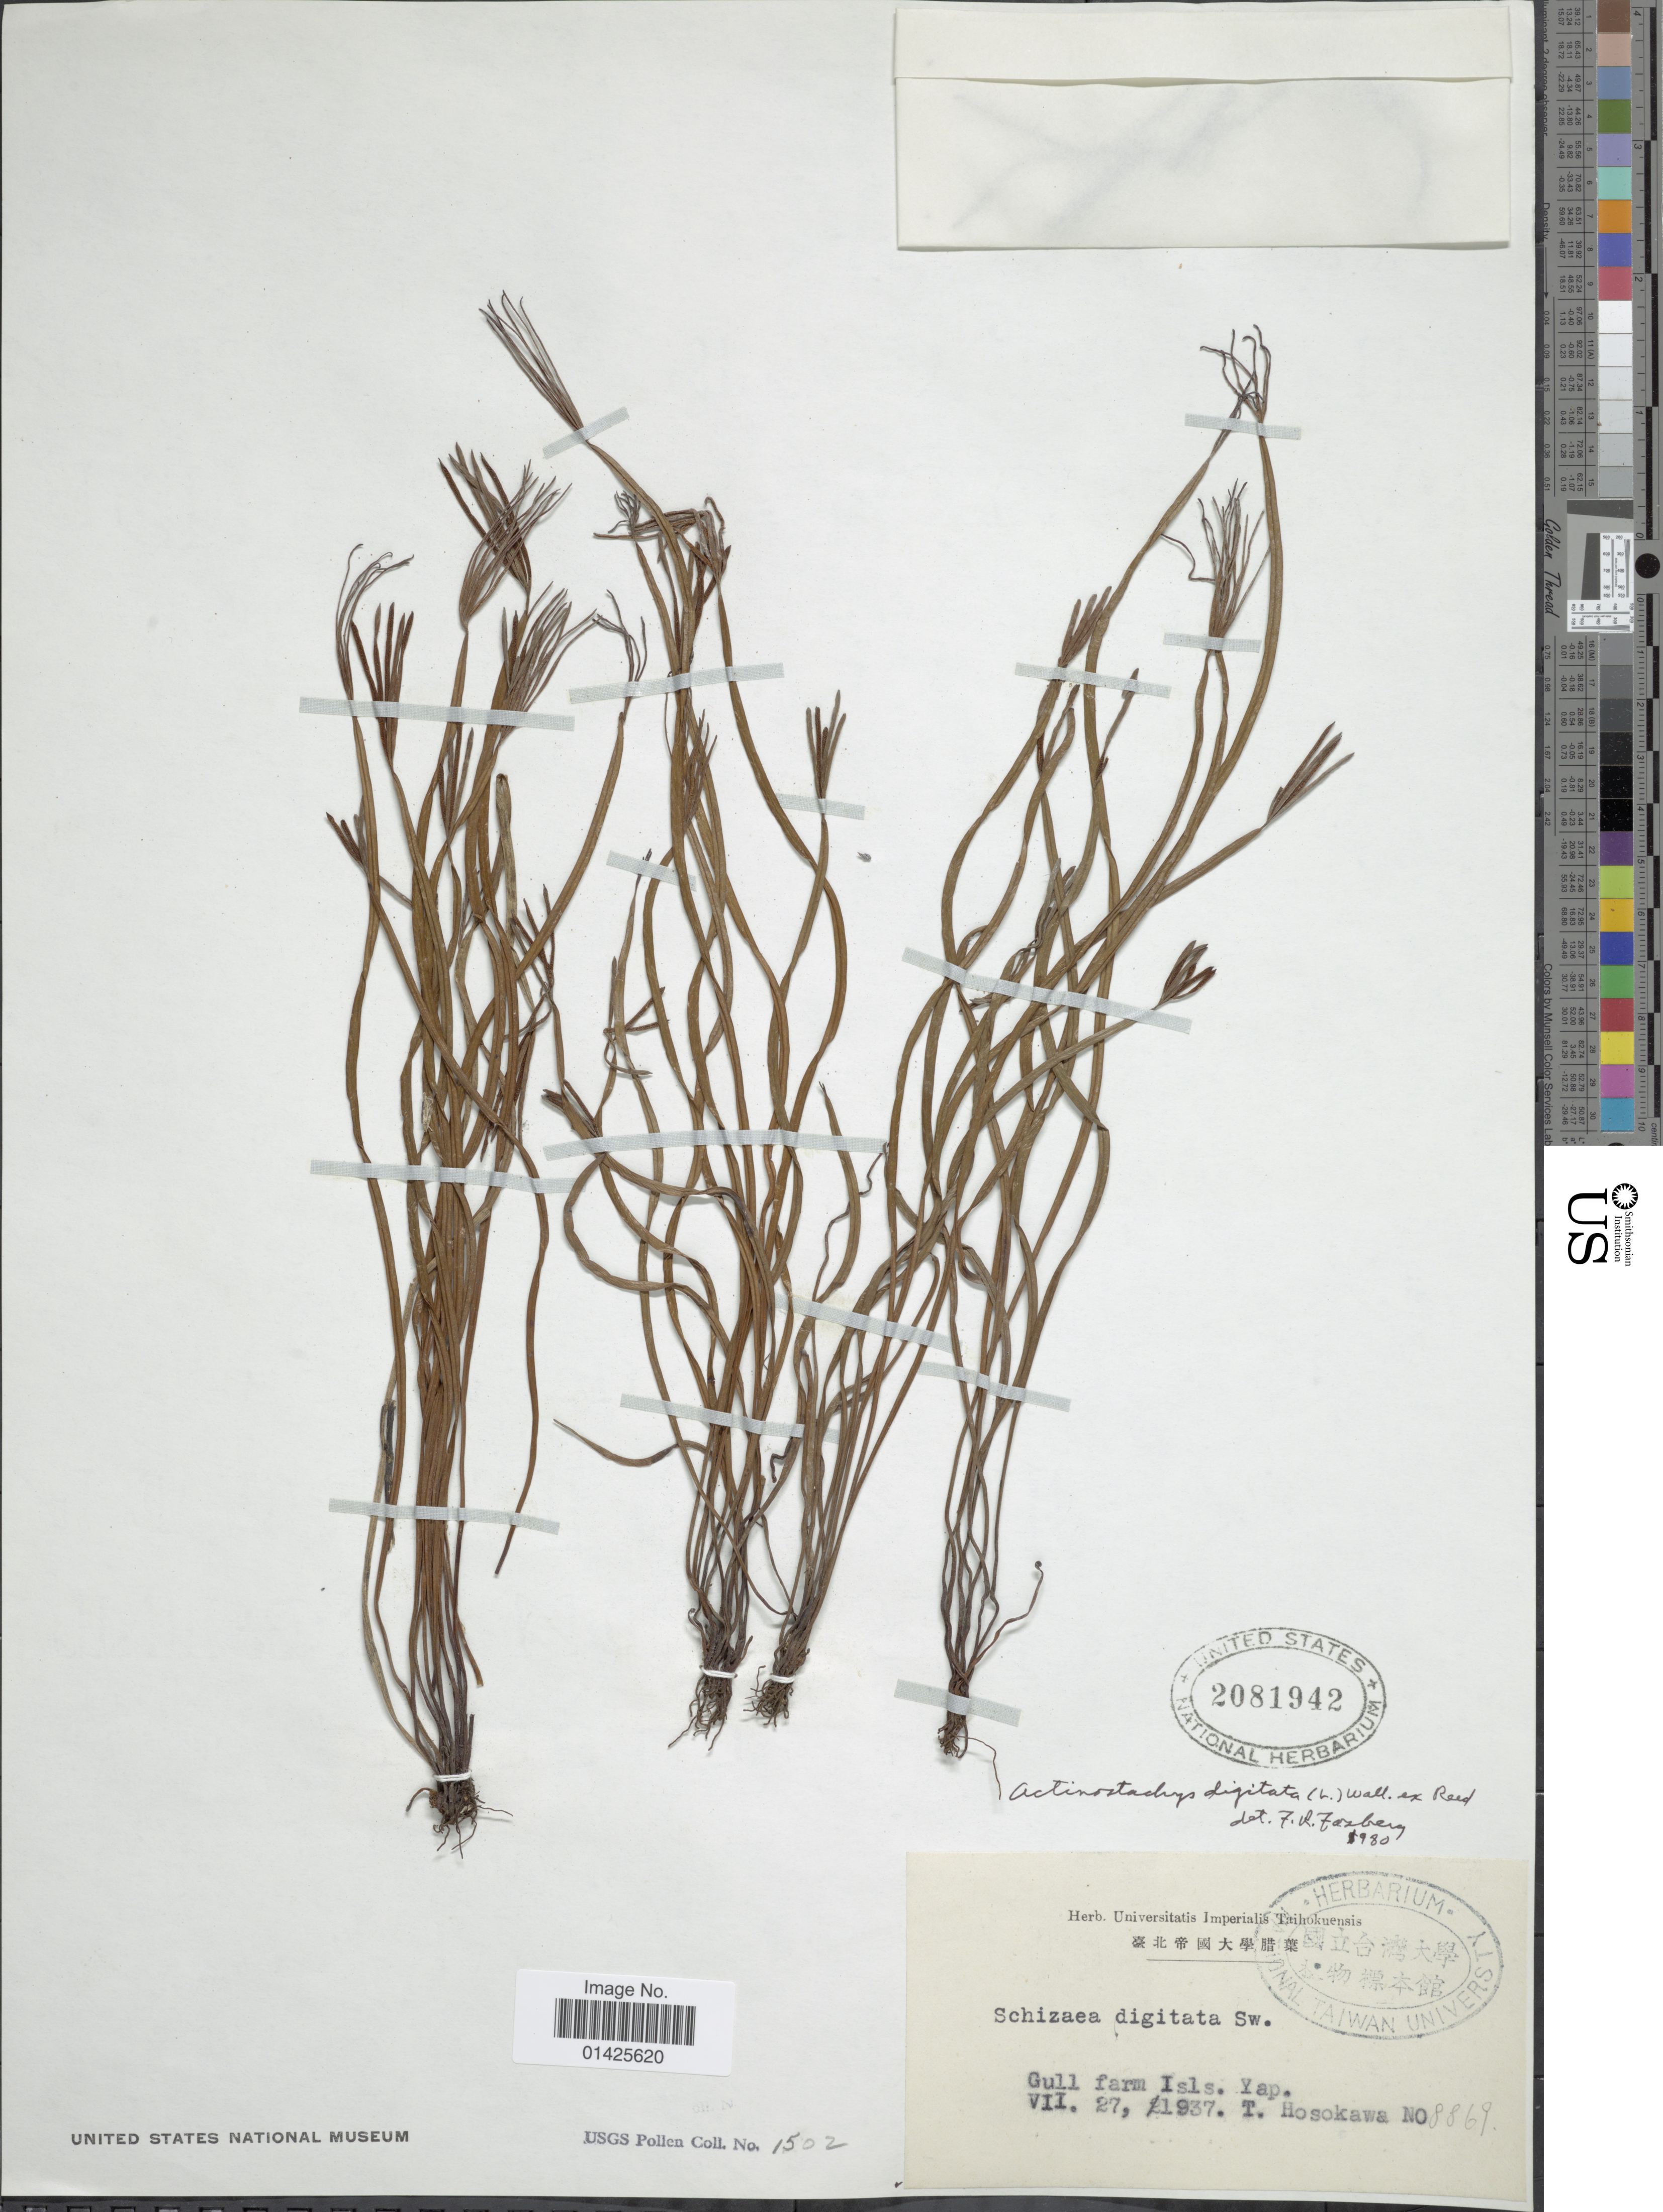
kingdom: Plantae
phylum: Tracheophyta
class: Polypodiopsida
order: Schizaeales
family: Schizaeaceae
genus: Actinostachys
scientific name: Actinostachys digitata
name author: (L.) Wall.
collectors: T. Hosokawa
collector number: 8869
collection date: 1937-07-27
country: Micronesia, Federated States of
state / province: Yap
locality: Gull farm Isls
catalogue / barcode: US 2081942